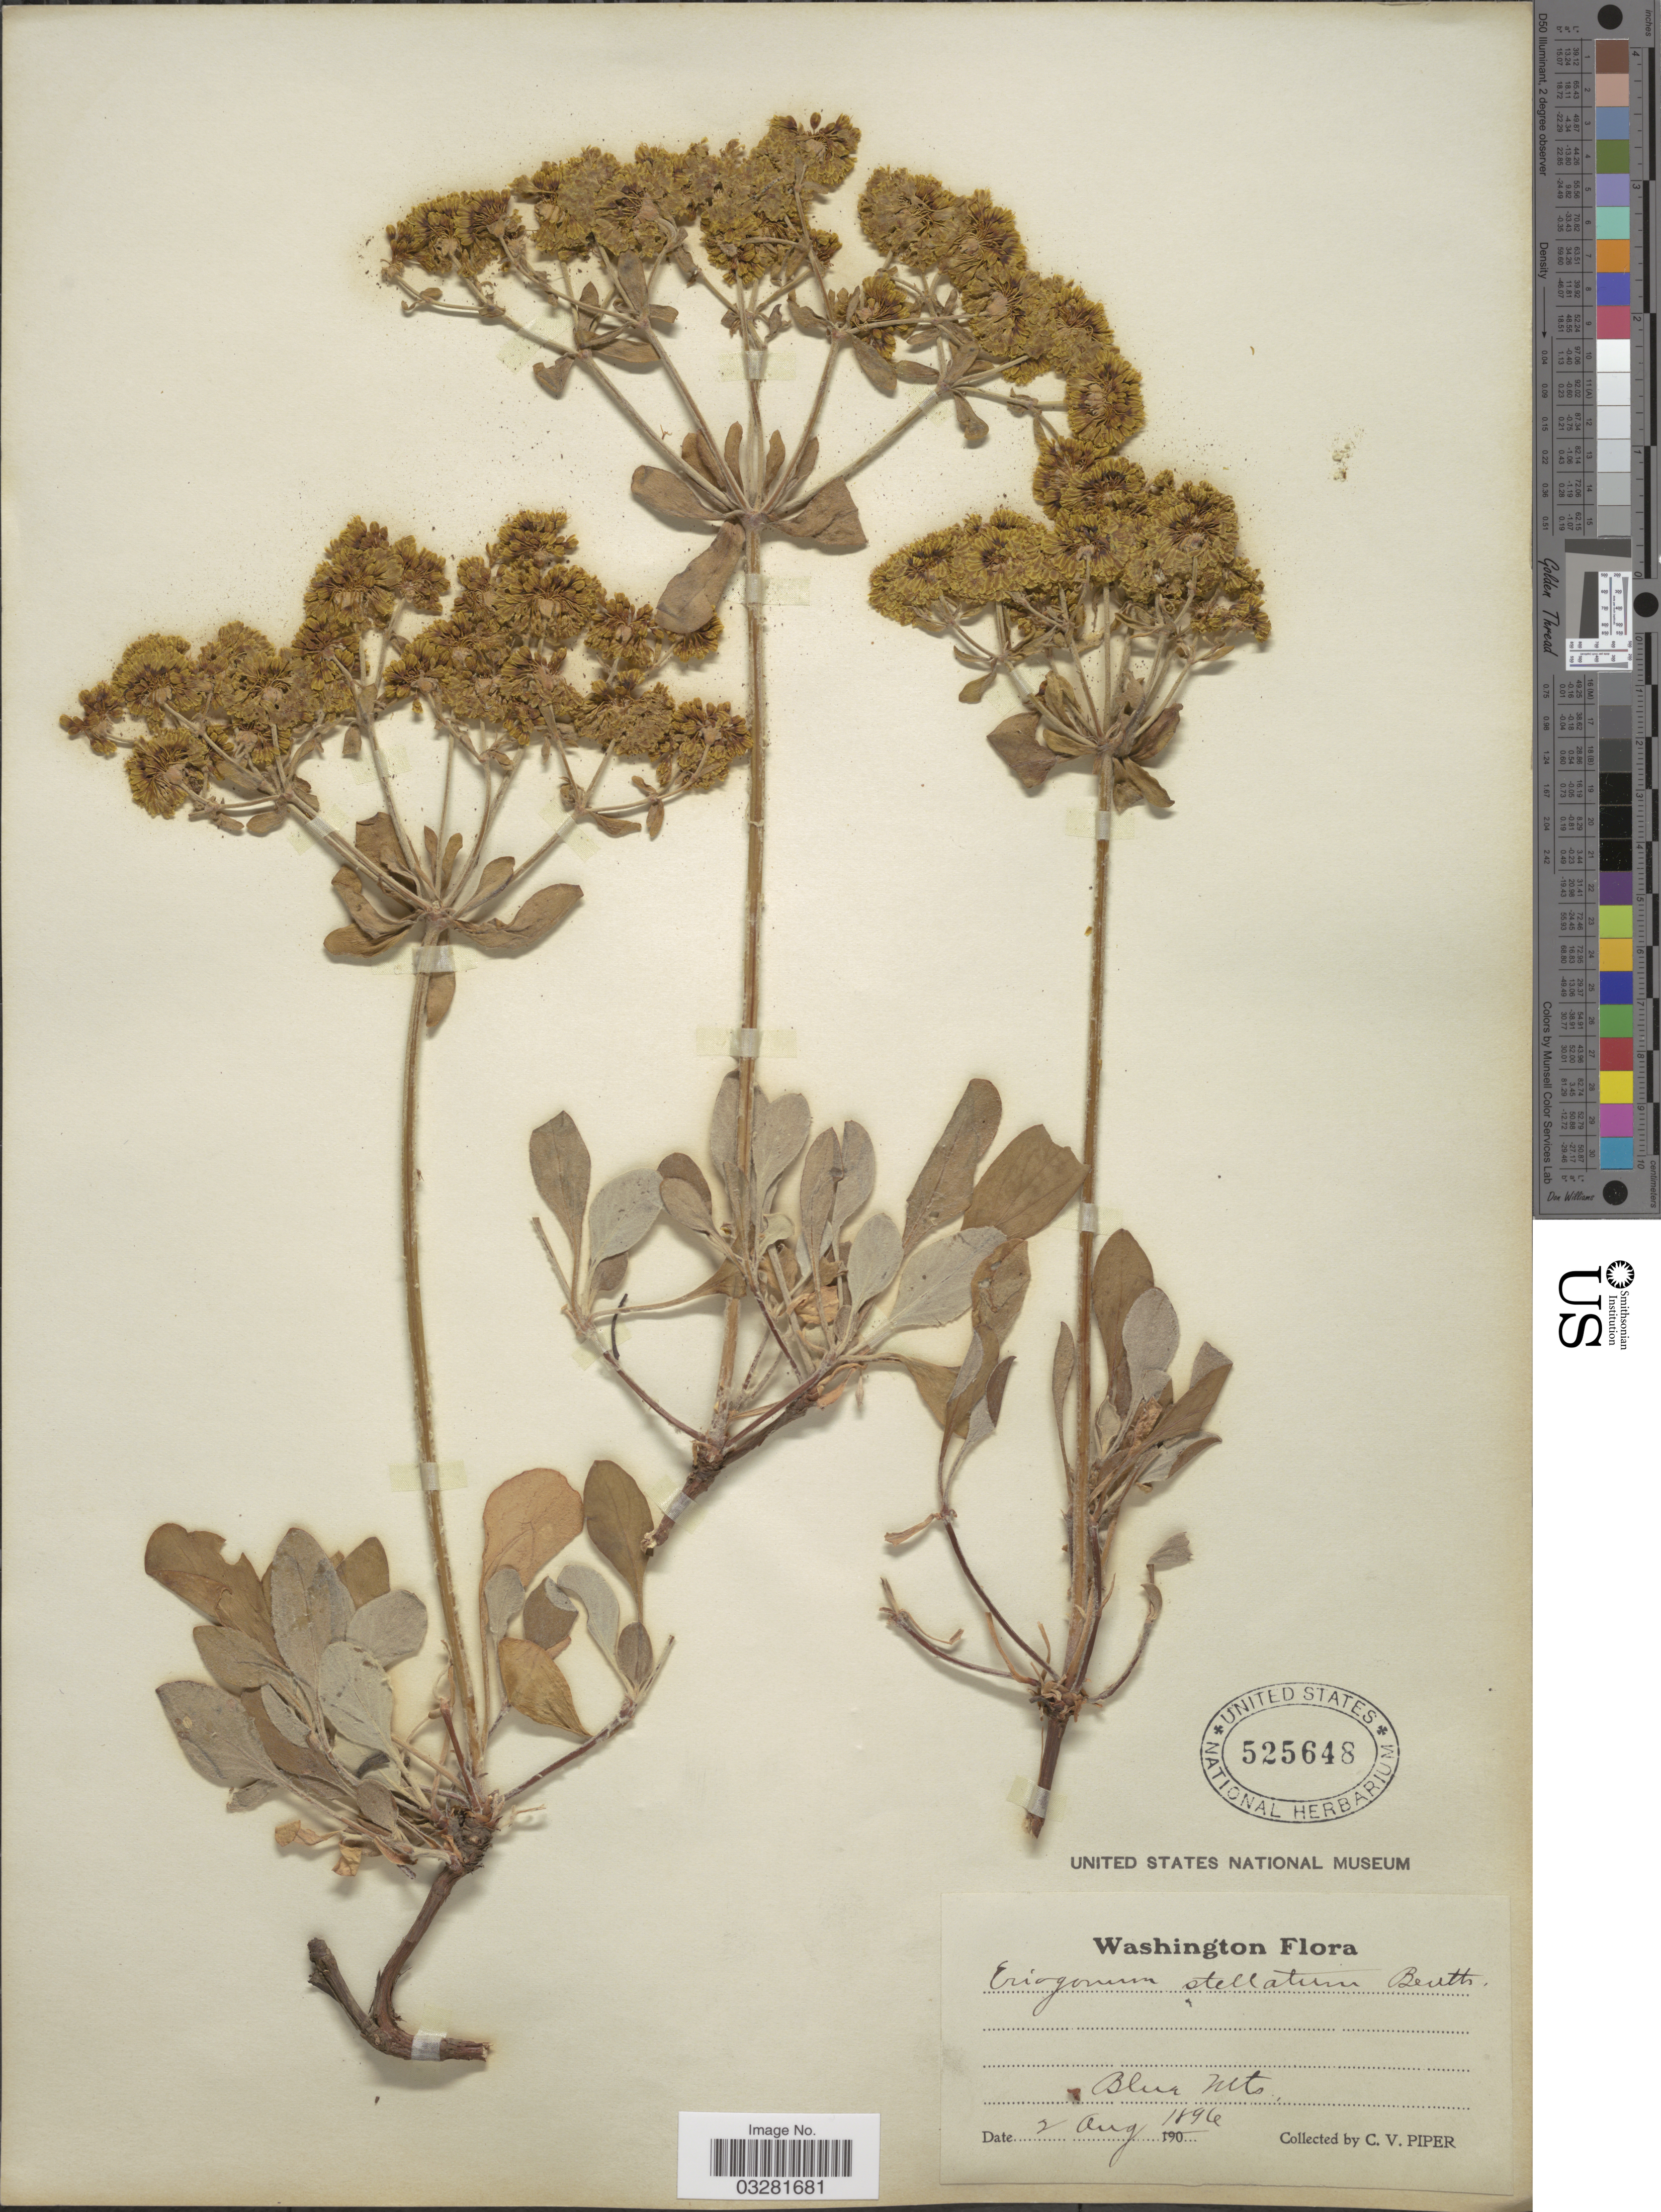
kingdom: Plantae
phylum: Tracheophyta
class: Magnoliopsida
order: Caryophyllales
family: Polygonaceae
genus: Eriogonum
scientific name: Eriogonum umbellatum var. stellatum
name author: (Benth.) M.E. Jones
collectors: C. V. Piper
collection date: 1896-08-02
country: United States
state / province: Washington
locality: Blue Mts.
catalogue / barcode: US 525648